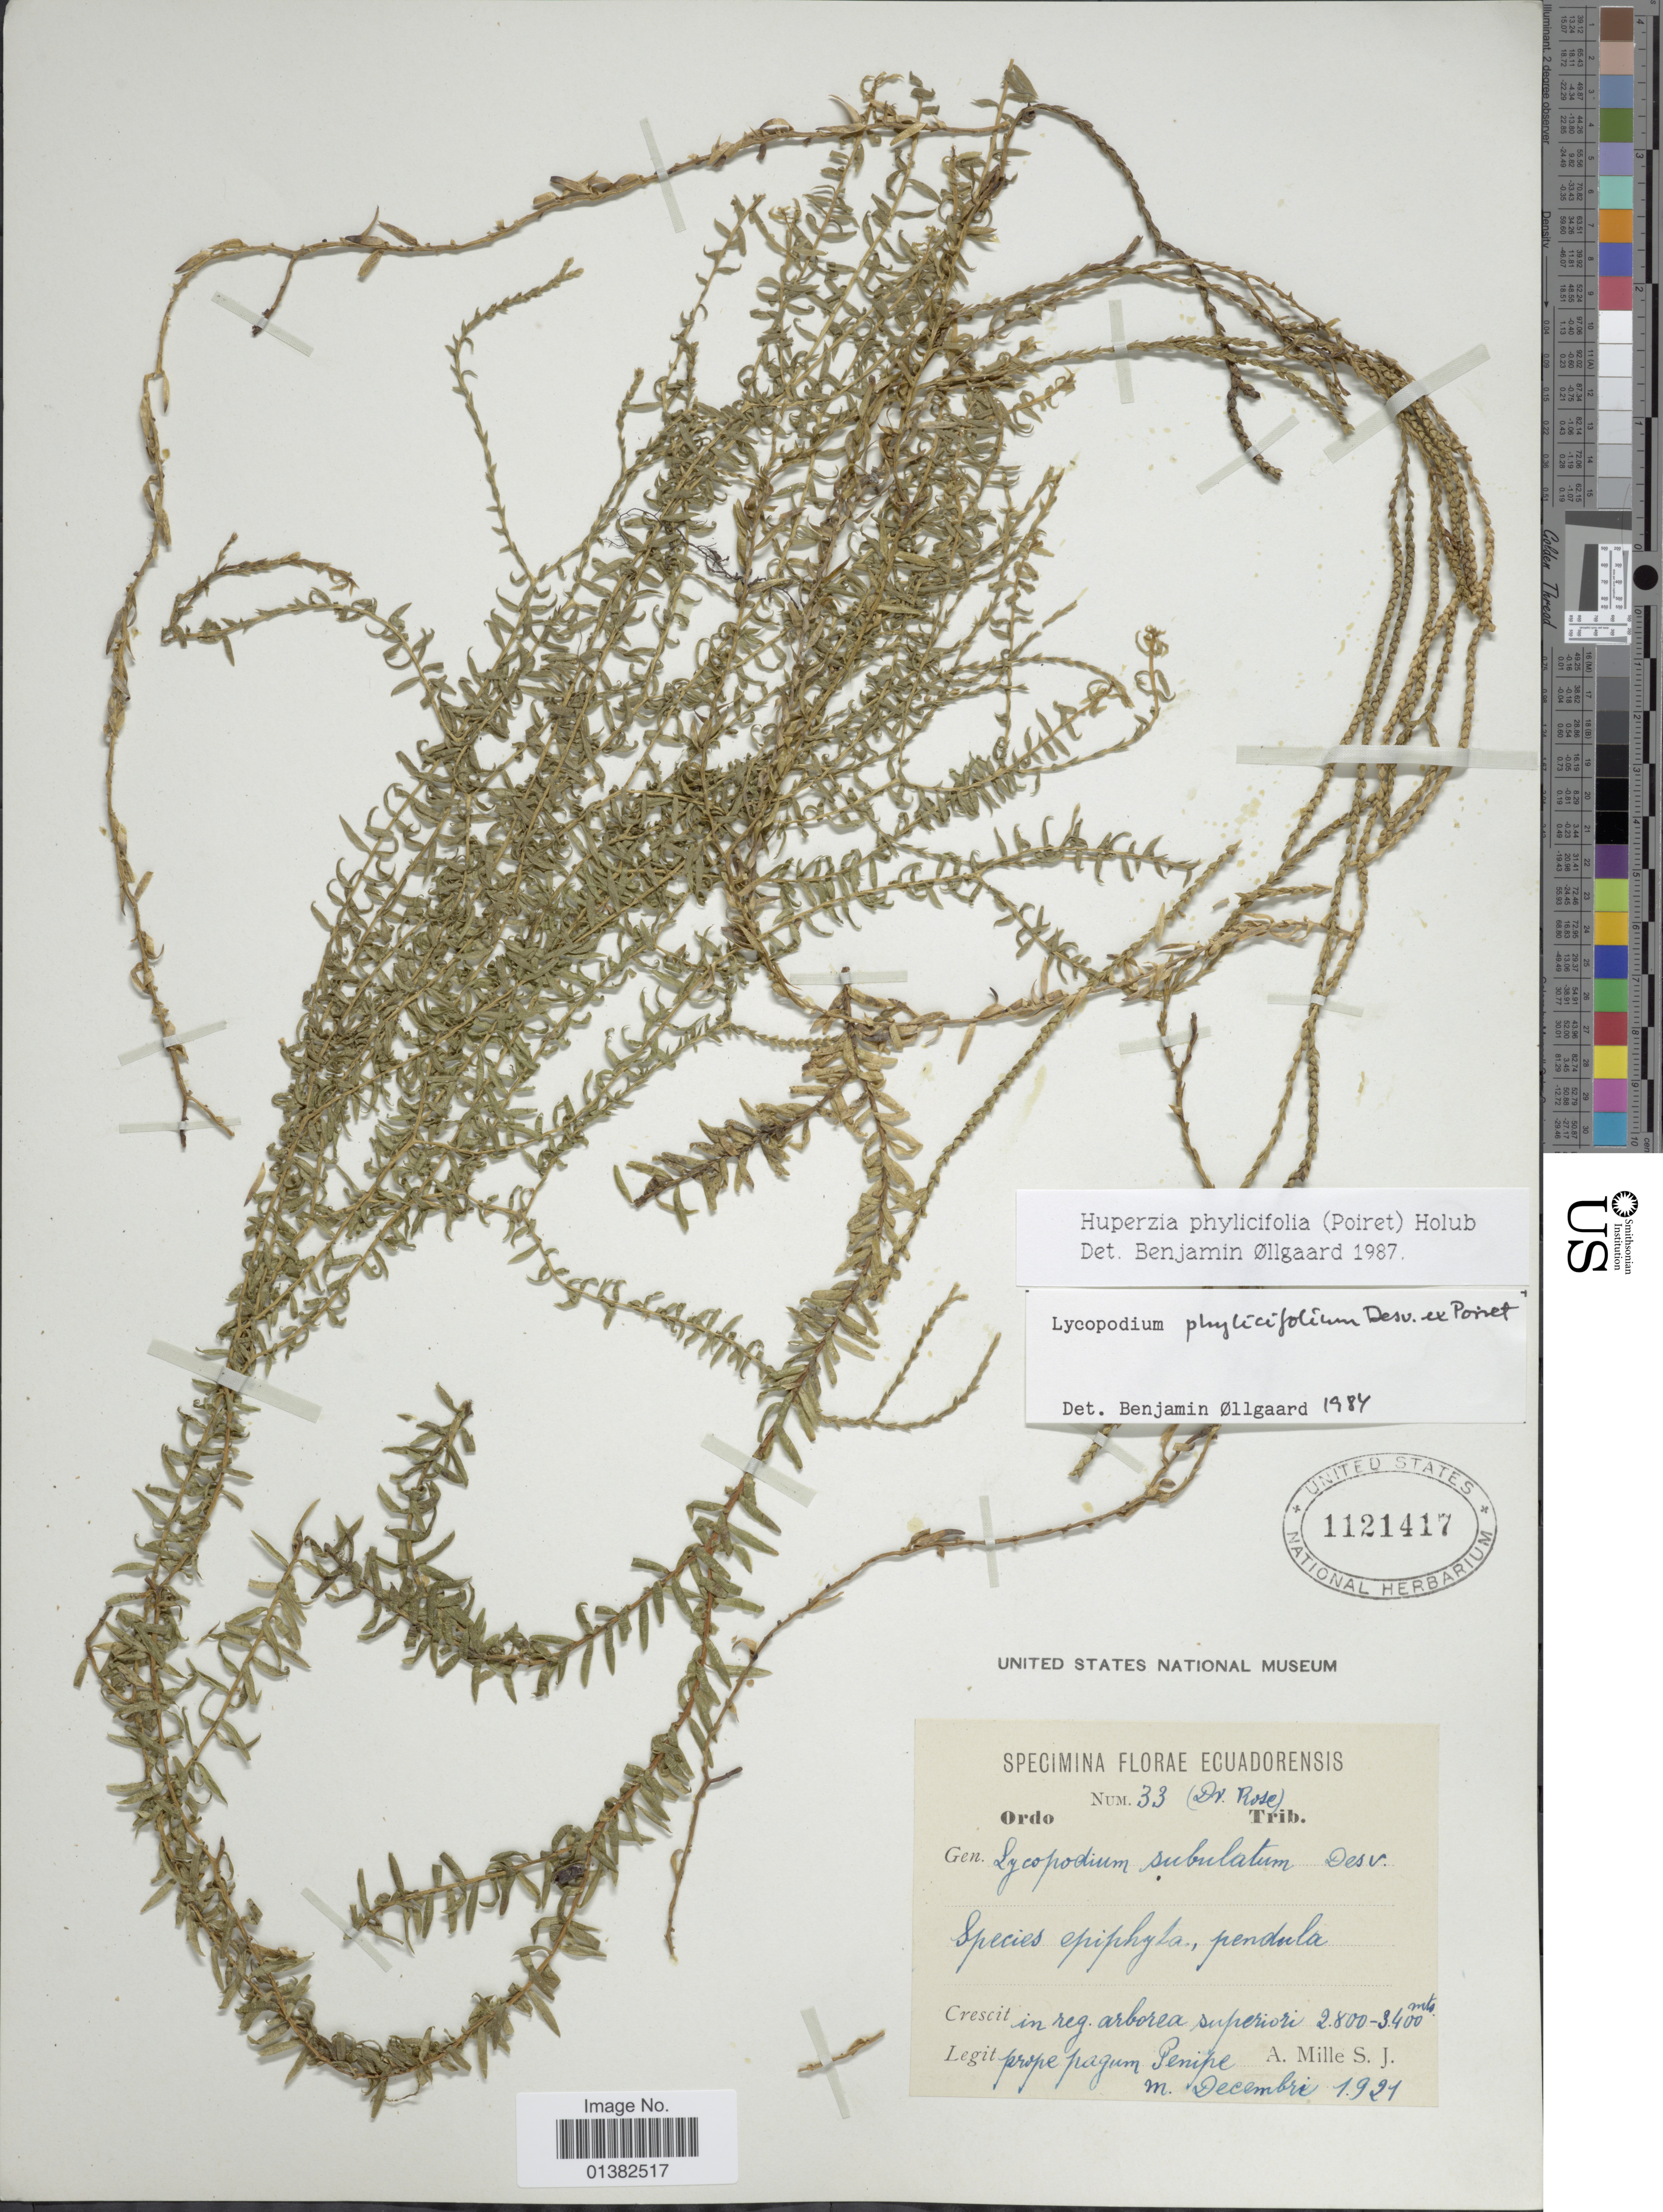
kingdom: Plantae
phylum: Tracheophyta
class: Lycopodiopsida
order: Lycopodiales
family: Lycopodiaceae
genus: Phlegmariurus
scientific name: Phlegmariurus phylicifolius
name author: (Desv. ex Poir.) B. Øllg.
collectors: A. Mille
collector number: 33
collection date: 1921-12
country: Ecuador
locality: In reg. arborea superior prope pagum Penipe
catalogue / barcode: US 1121417